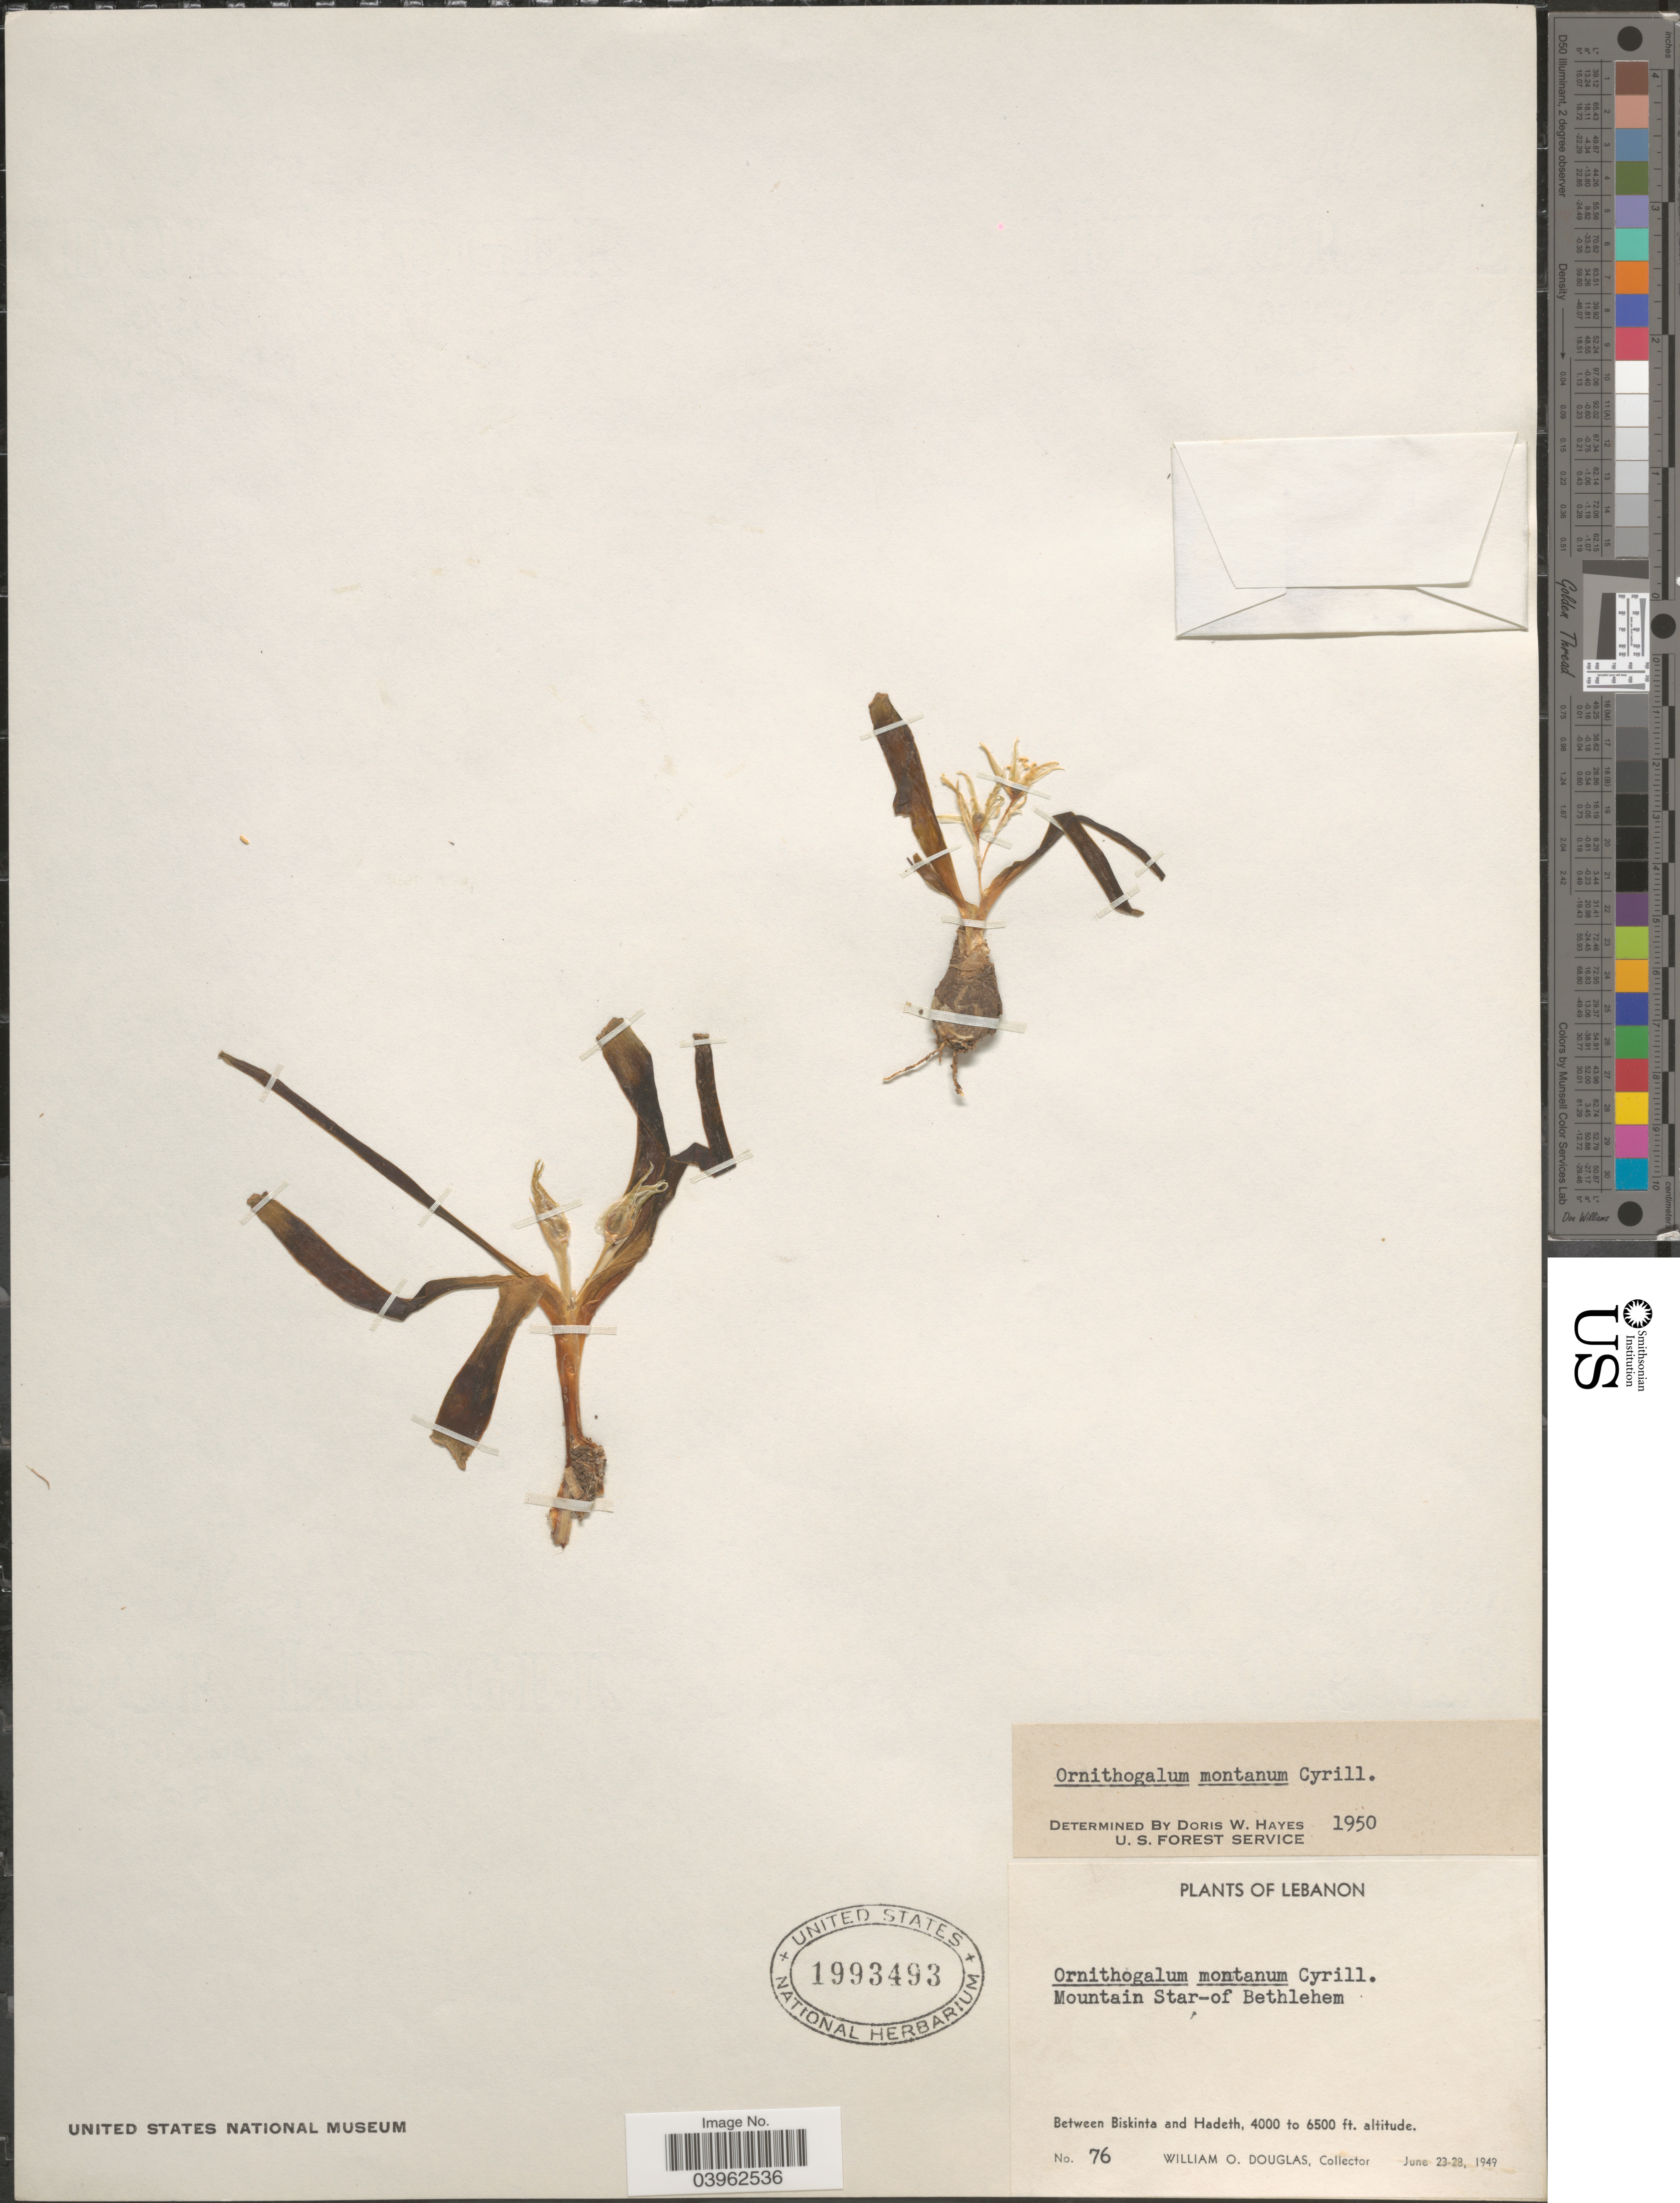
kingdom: Plantae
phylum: Tracheophyta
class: Liliopsida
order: Asparagales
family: Asparagaceae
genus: Ornithogalum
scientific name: Ornithogalum montanum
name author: Cirillo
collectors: W. Douglas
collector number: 76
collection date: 1949-06-23/1949-06-28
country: Lebanon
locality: Between Biskinta and Hadeth.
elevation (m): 1219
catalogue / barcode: US 1993493